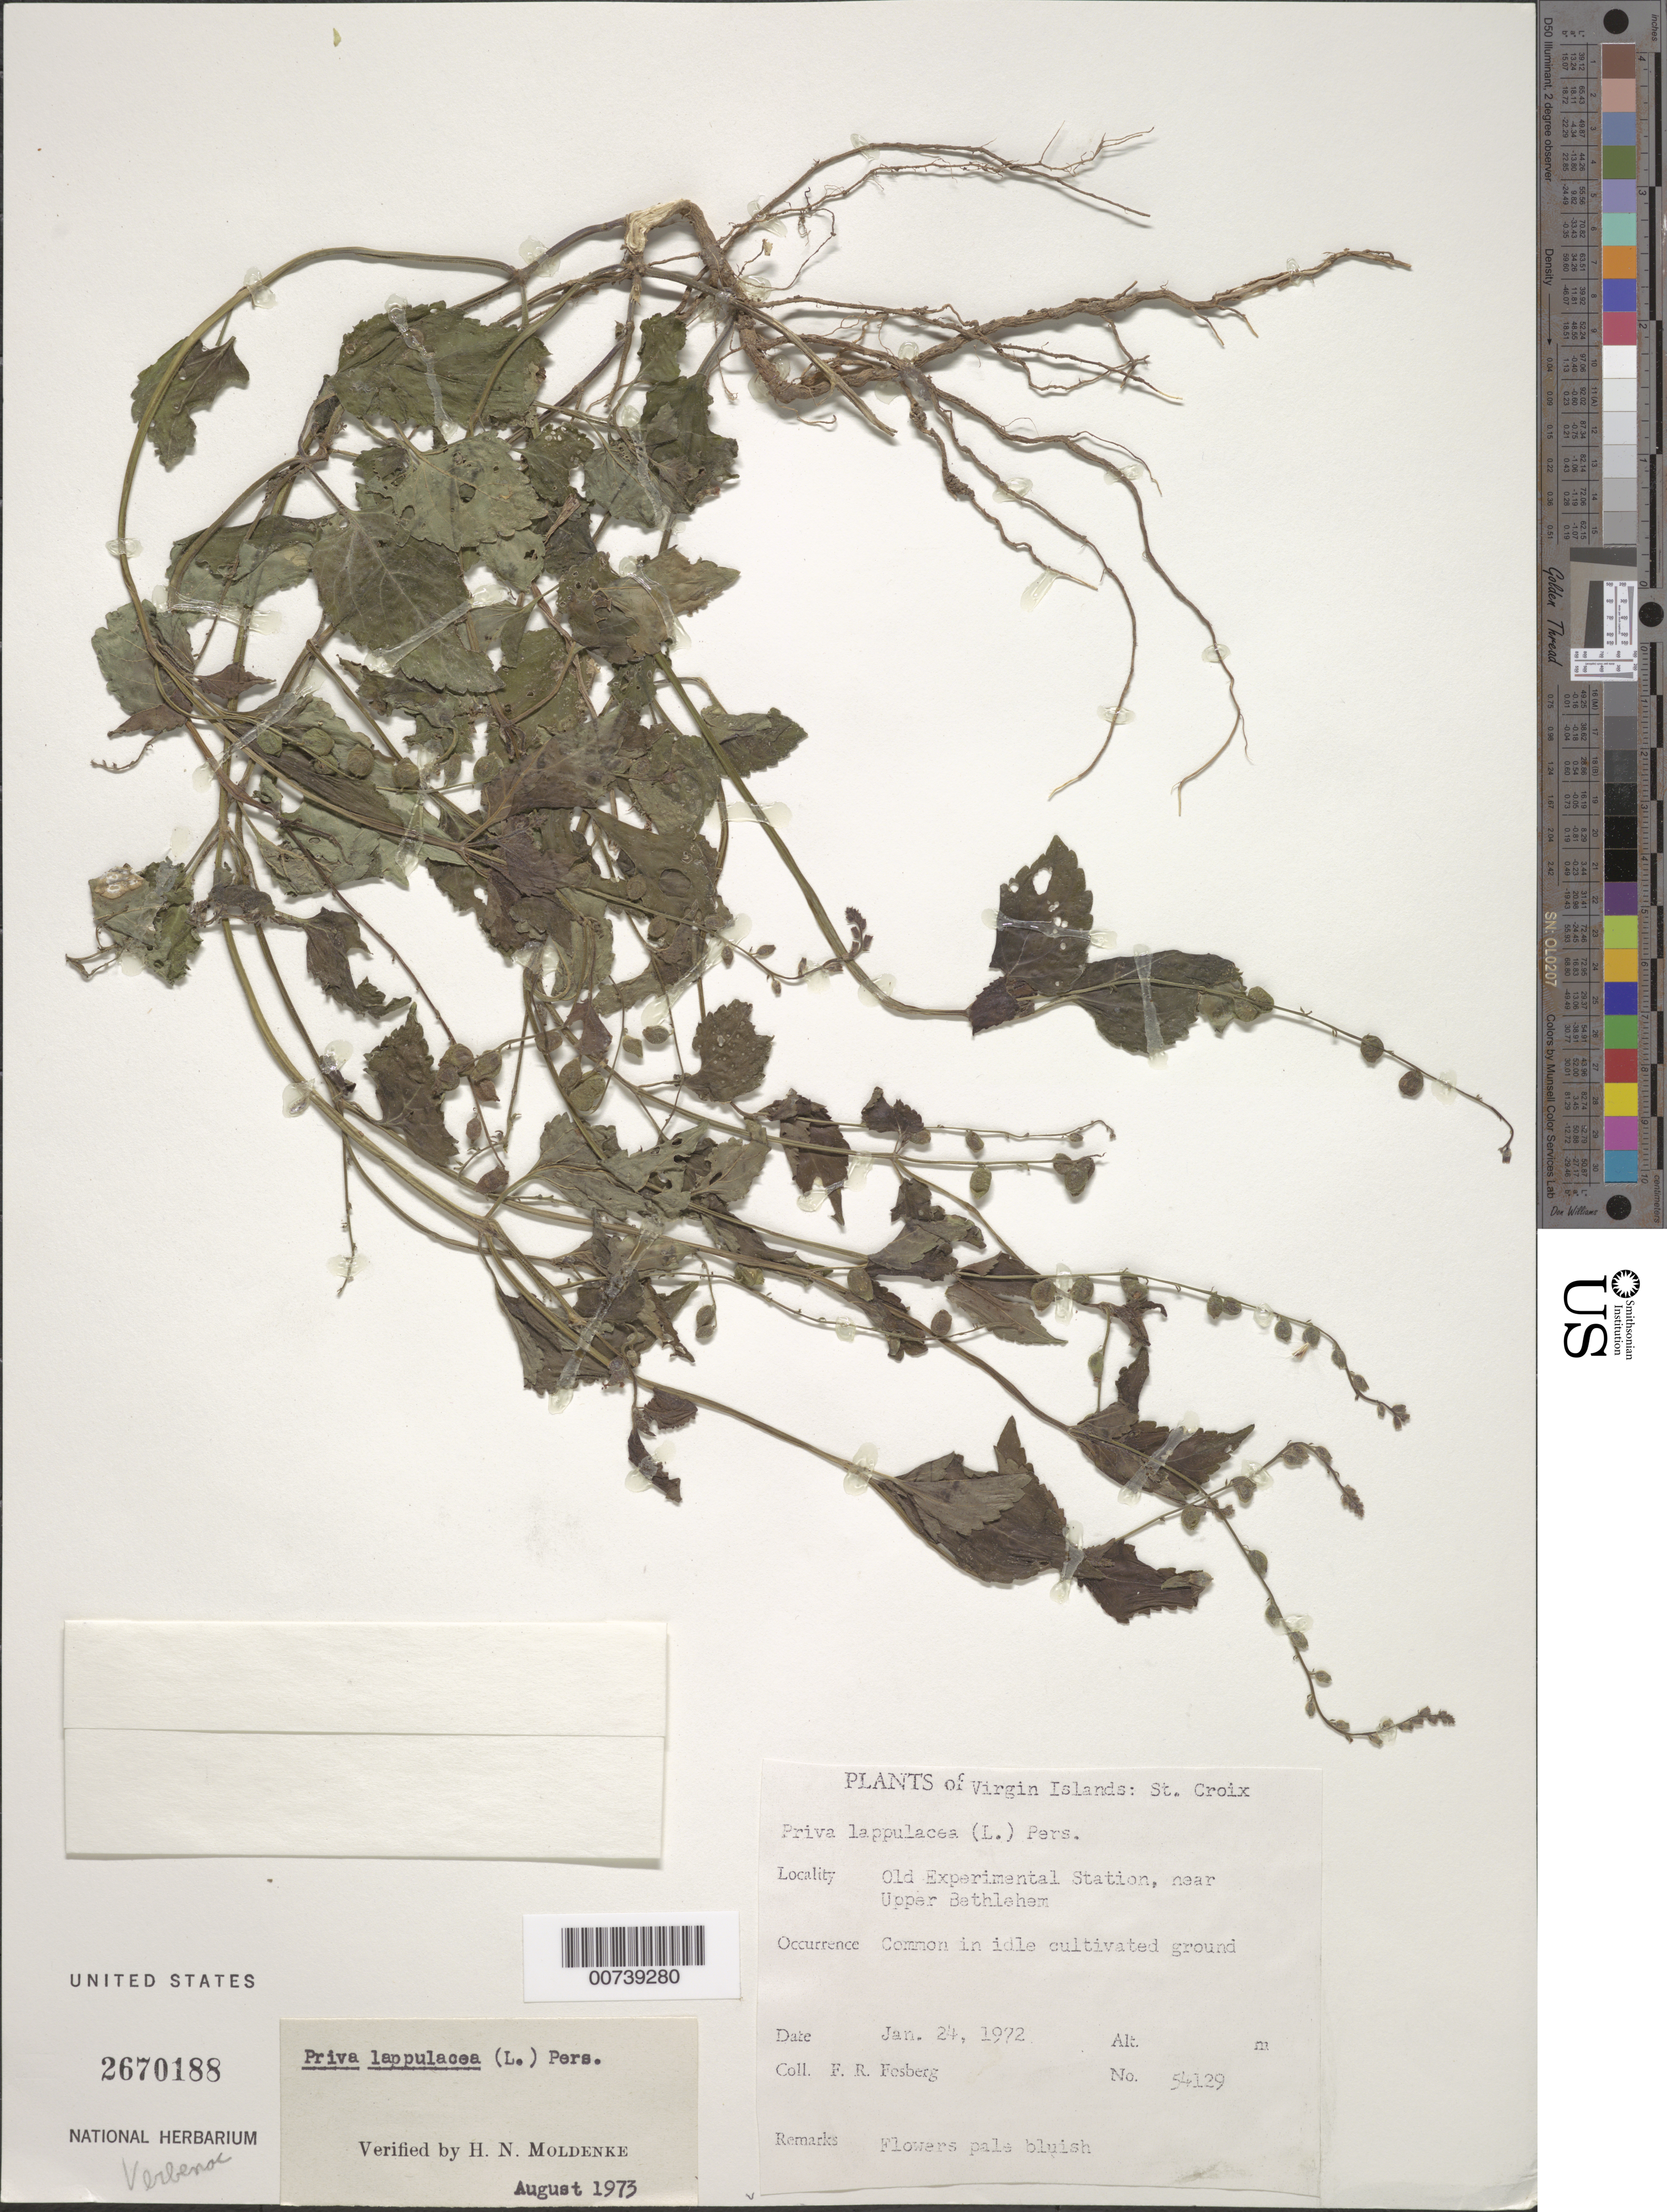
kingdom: Plantae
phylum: Tracheophyta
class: Magnoliopsida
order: Lamiales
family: Verbenaceae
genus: Priva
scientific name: Priva lappulacea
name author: (L.) Pers.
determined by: Moldenke, H. N.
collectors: F. R. Fosberg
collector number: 54129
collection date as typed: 24 Jan 1972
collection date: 1972-01-24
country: U.S. Virgin Islands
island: St. Croix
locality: Old Experimental Station, near Upper Bethlehem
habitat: Common un idle cultivated ground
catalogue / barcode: US 2670188